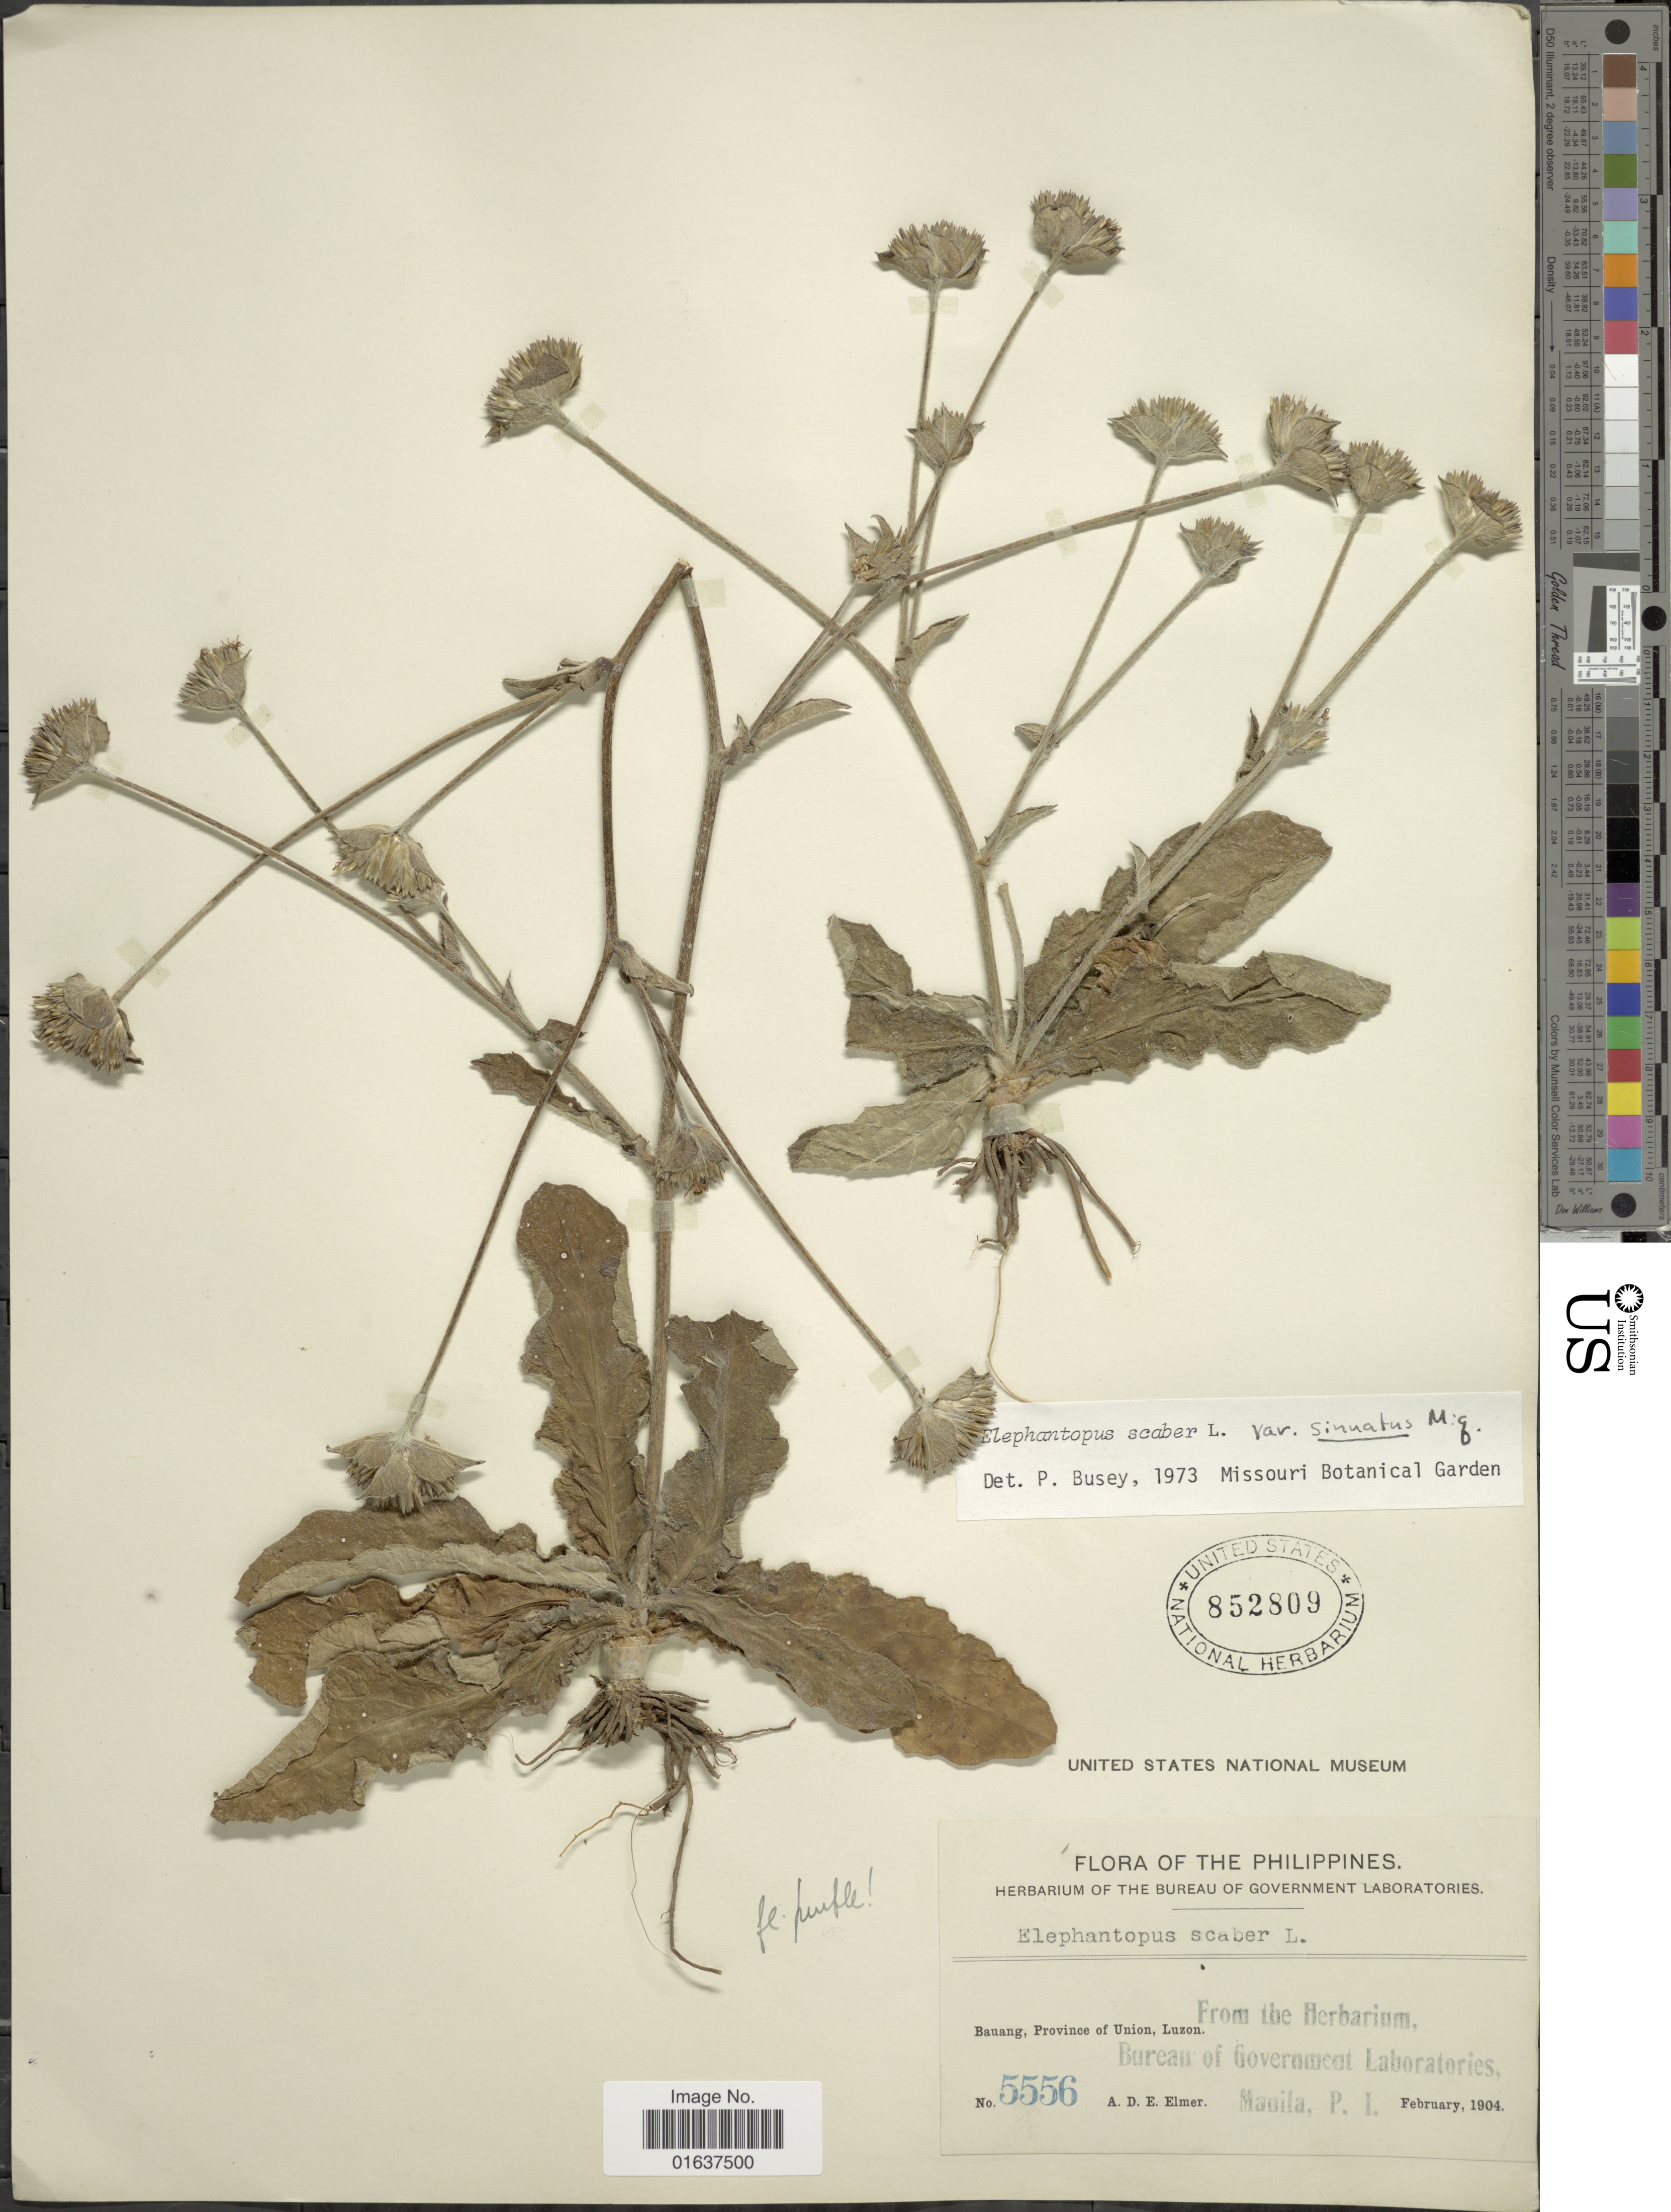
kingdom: Plantae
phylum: Tracheophyta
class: Magnoliopsida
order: Asterales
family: Asteraceae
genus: Elephantopus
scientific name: Elephantopus scaber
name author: L.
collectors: A. D. E. Elmer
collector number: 5556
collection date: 1904-02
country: Philippines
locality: Bauang, Province of Union, Luzon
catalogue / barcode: US 8520809